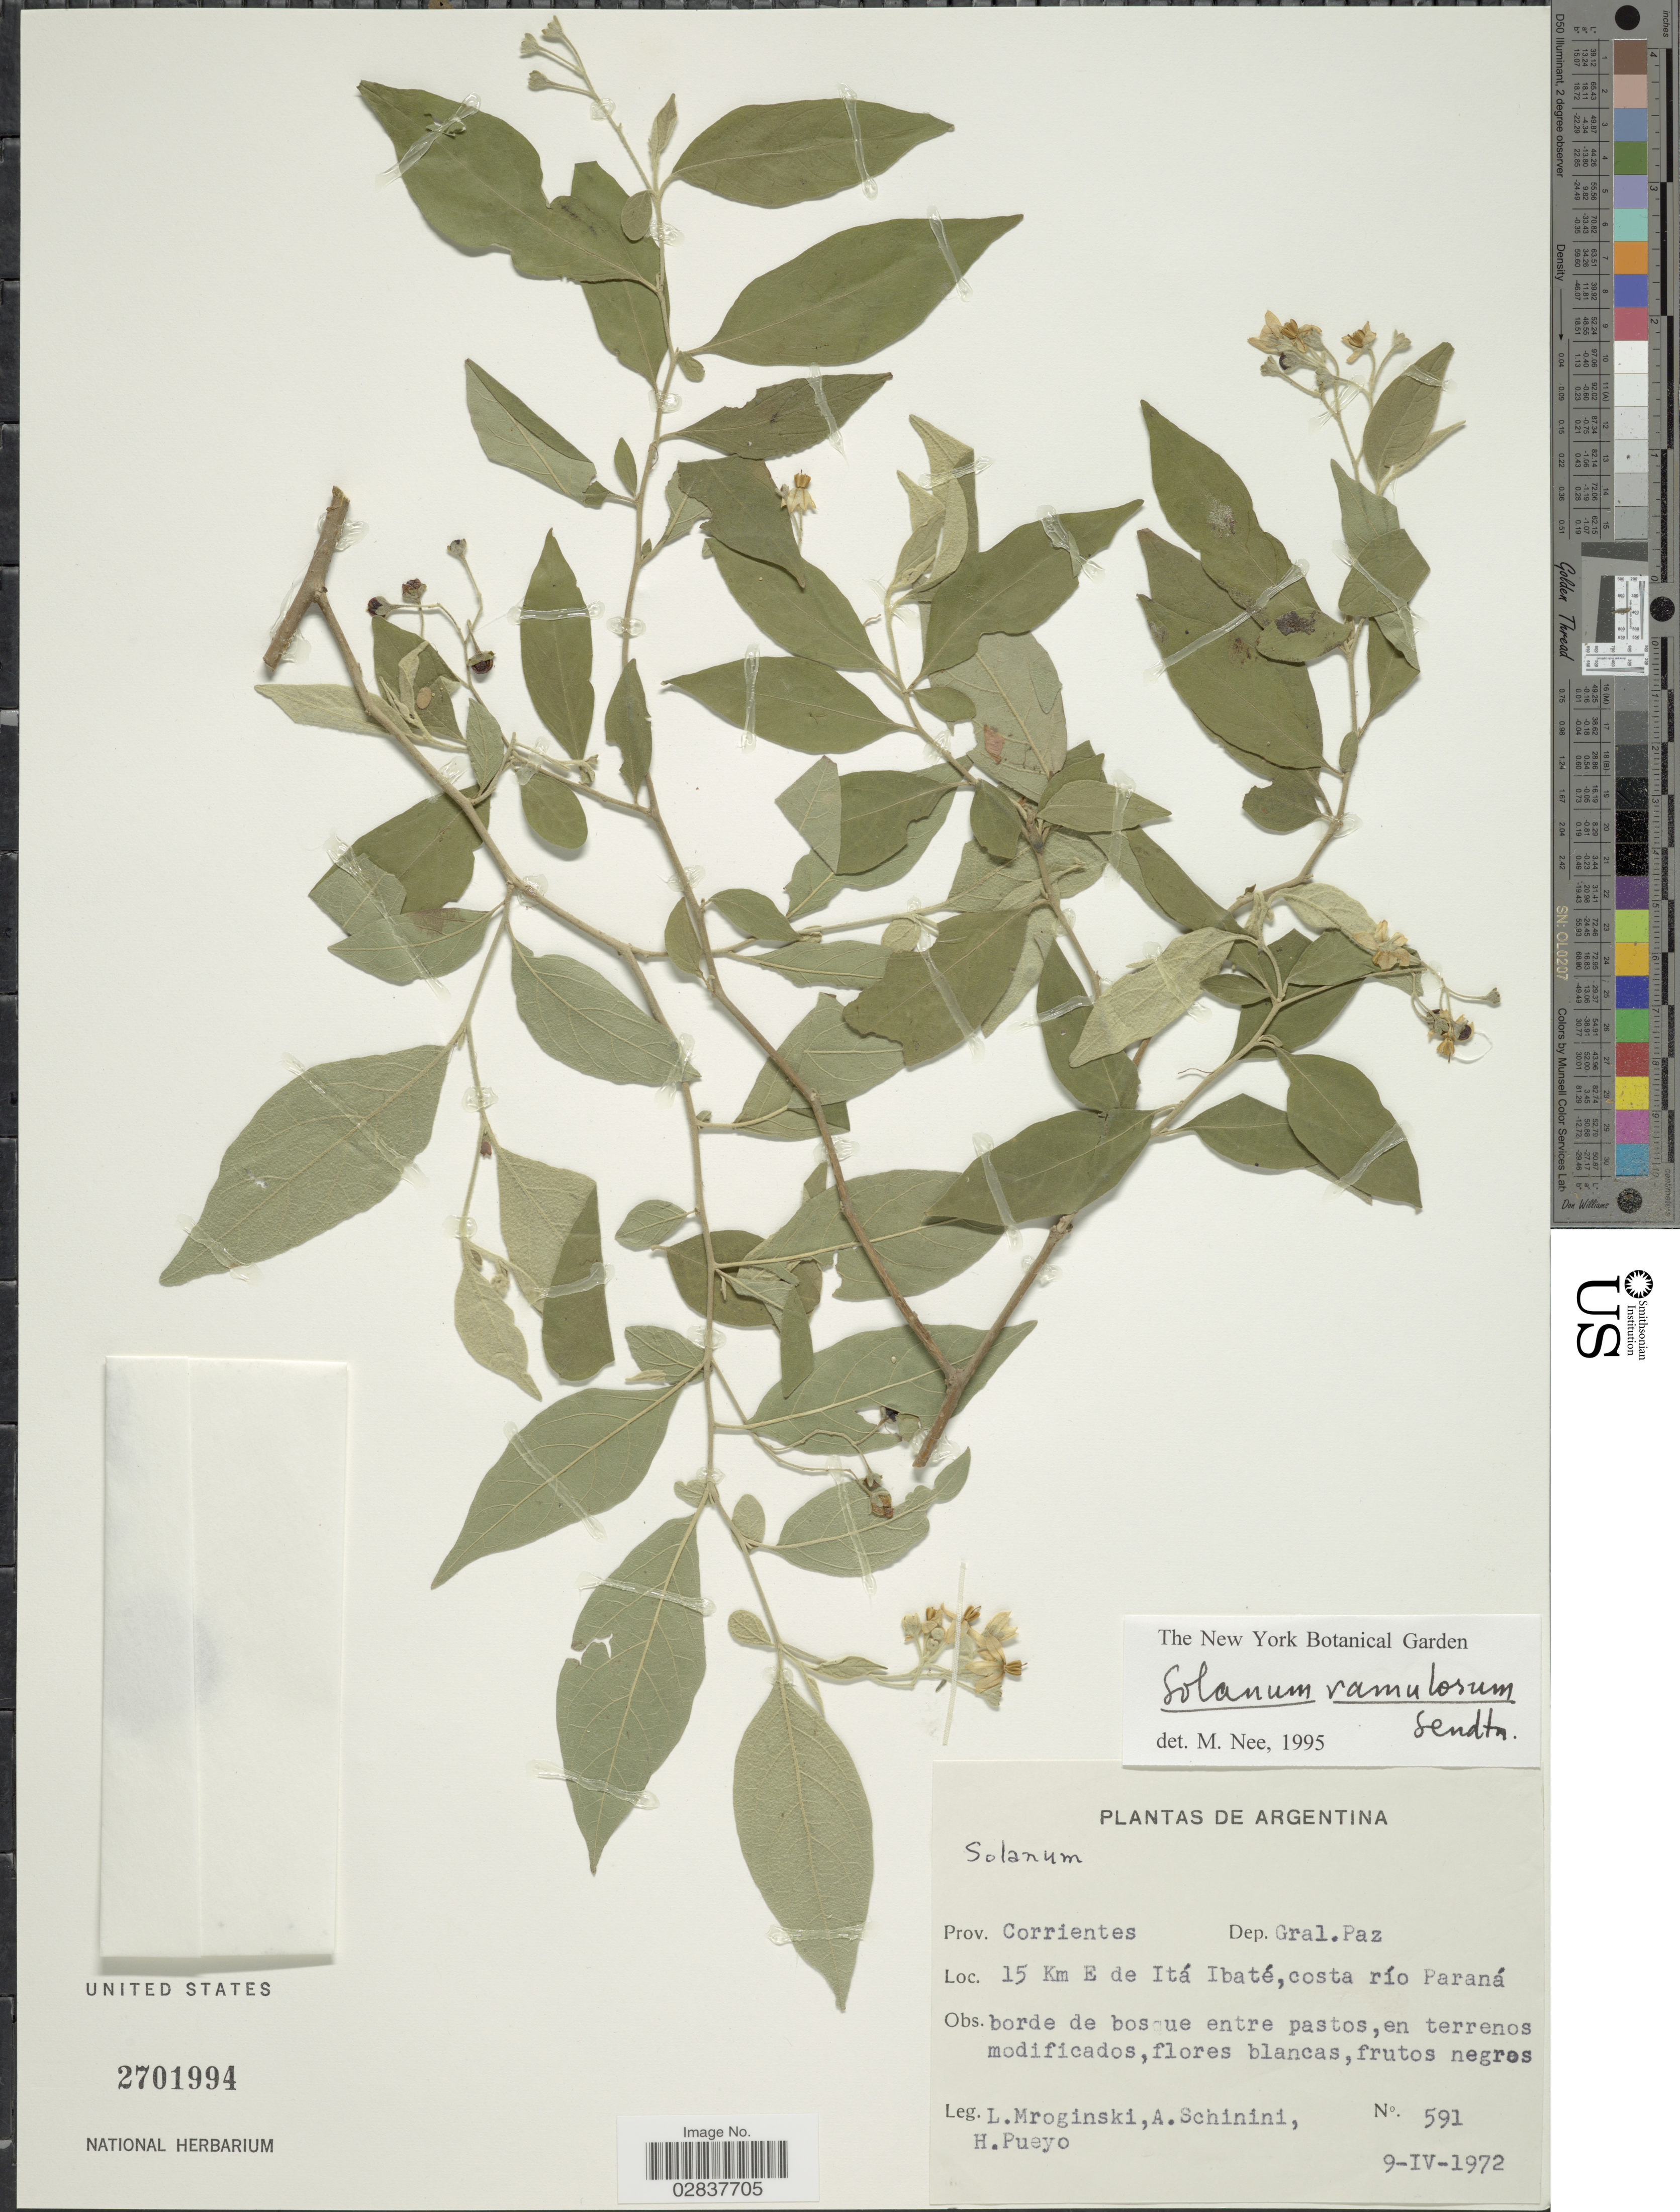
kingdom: Plantae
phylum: Tracheophyta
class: Magnoliopsida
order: Solanales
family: Solanaceae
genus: Solanum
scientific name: Solanum ramulosum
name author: Sendtn.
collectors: L. Mroginski, A. Schinini & H. Pueyo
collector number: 591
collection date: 1972-04-09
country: Argentina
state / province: Corrientes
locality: Dep. Gral.Paz, 15 Km E de Itá Ibaté, costa río Paraná.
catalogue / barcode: US 2701994